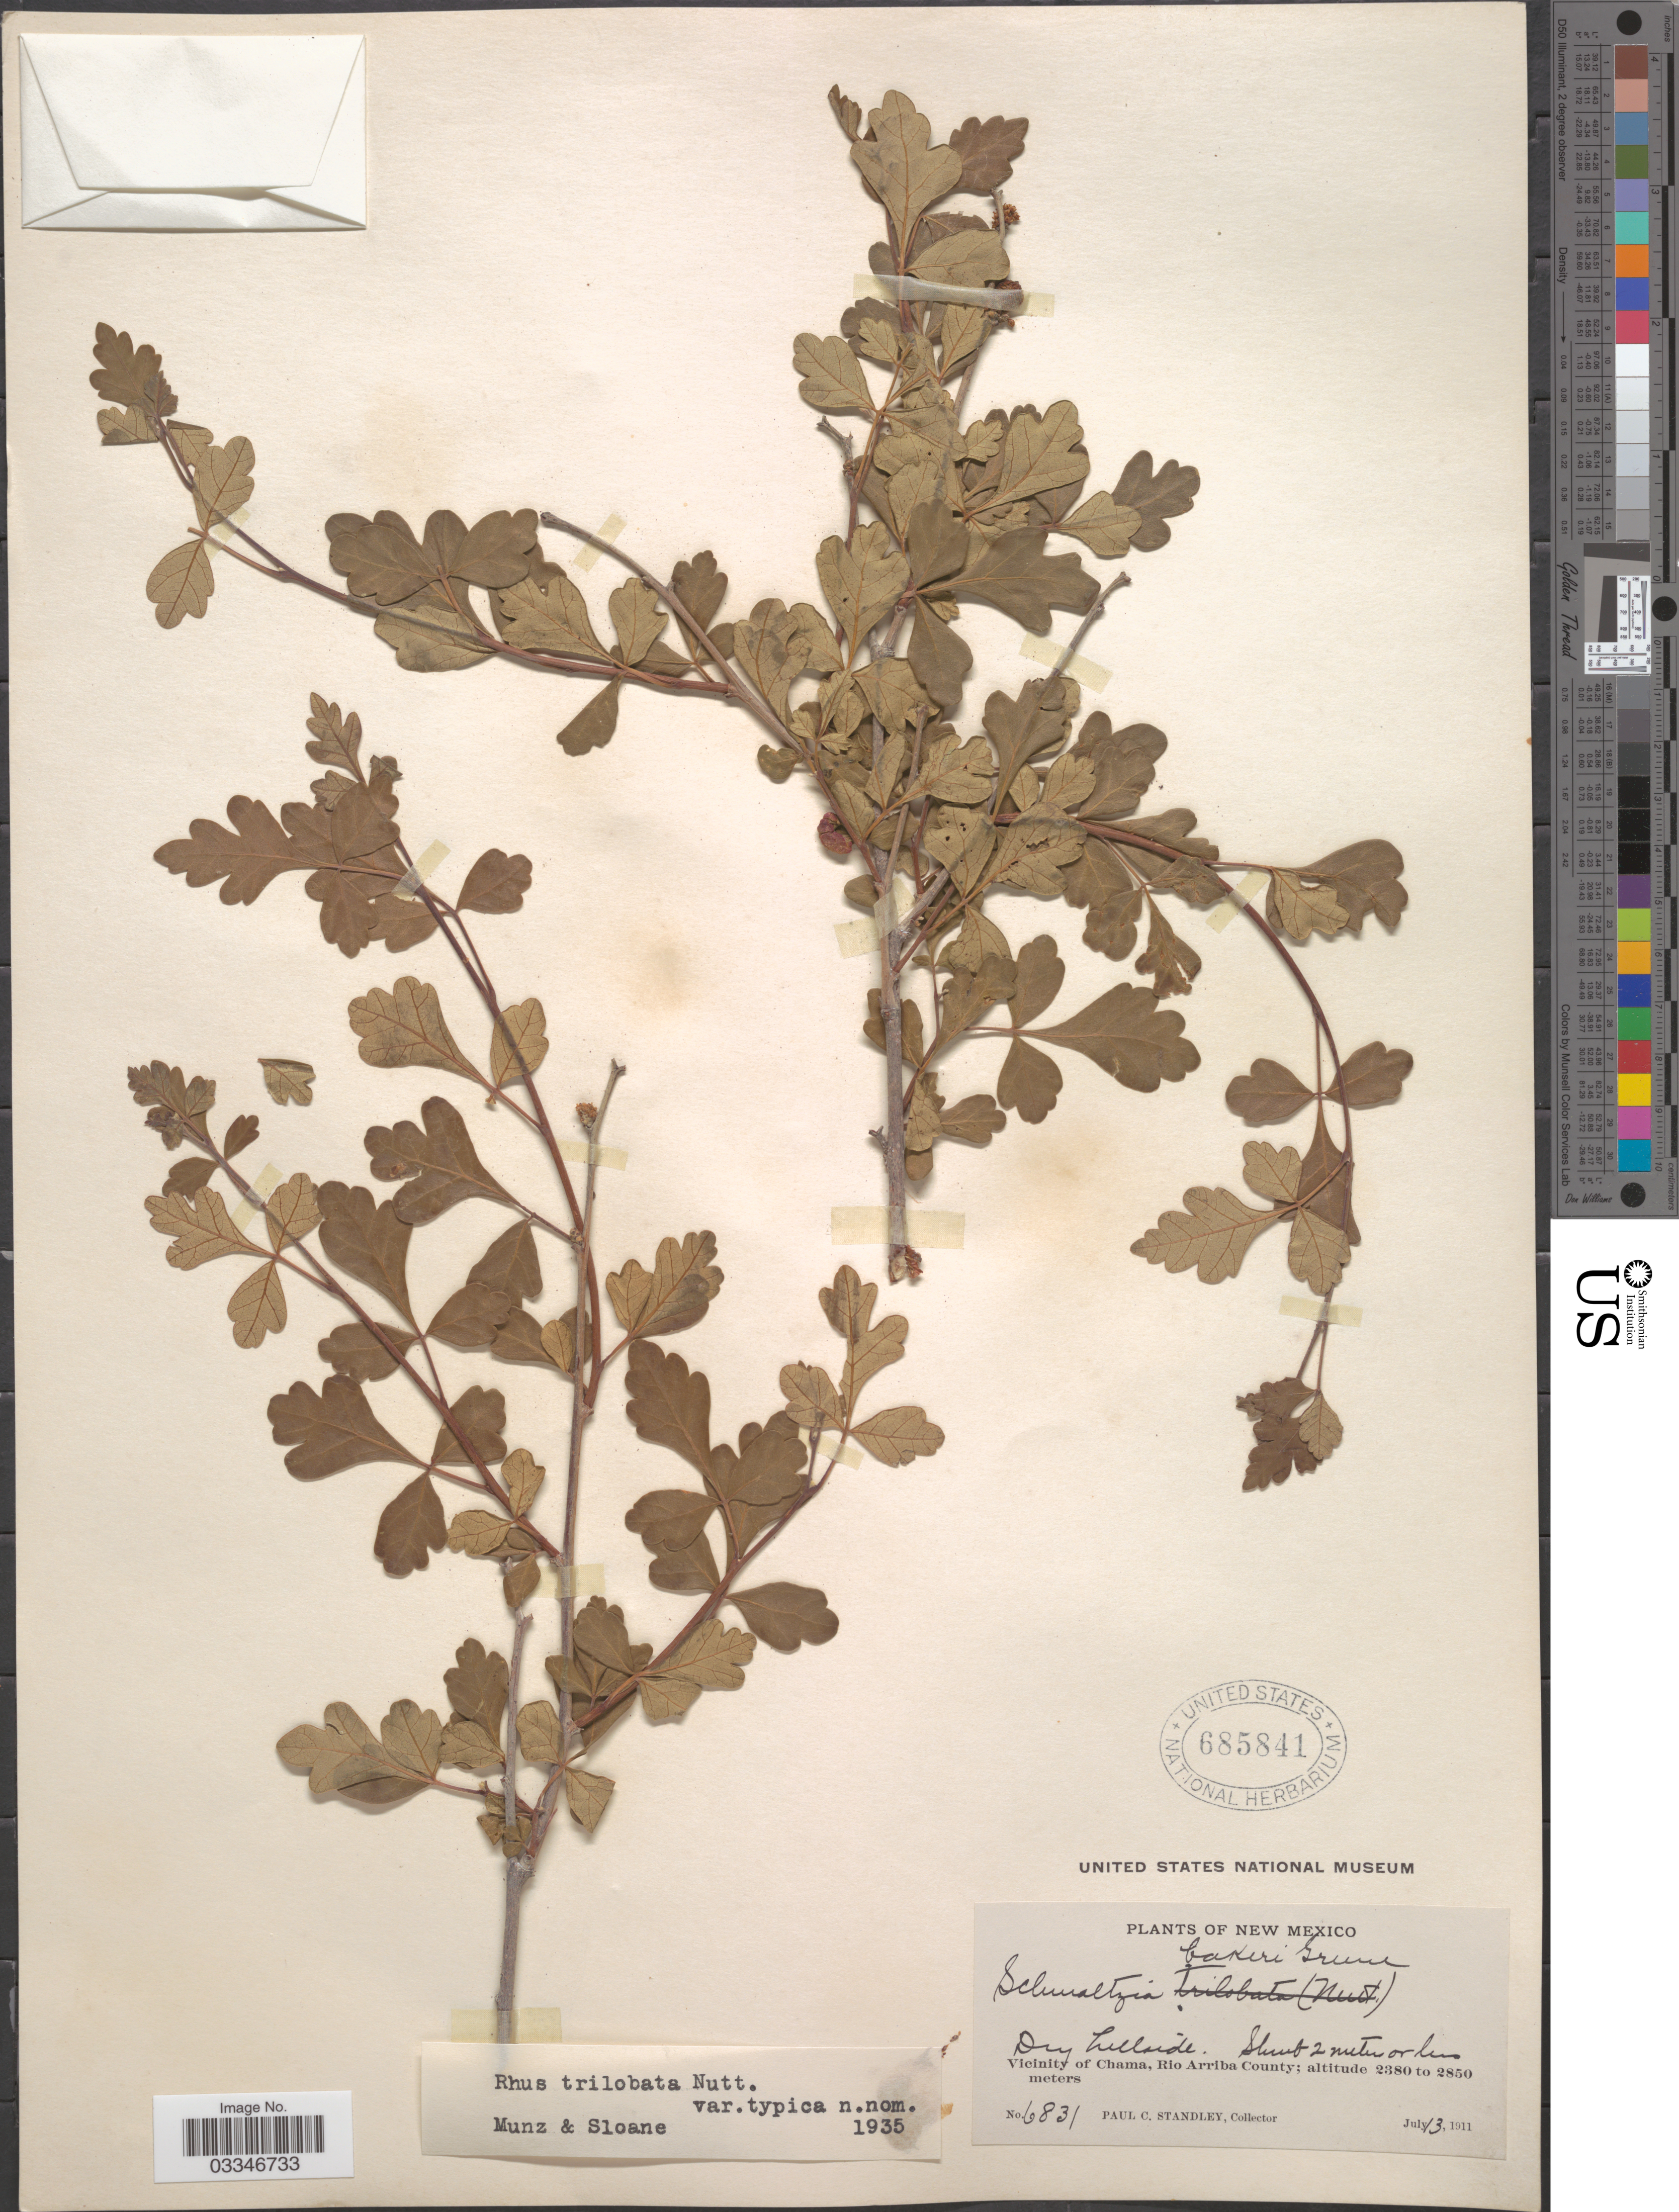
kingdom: Plantae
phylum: Tracheophyta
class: Magnoliopsida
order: Sapindales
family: Anacardiaceae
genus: Rhus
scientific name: Rhus trilobata var. typica Munz & Sloane ined.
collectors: P. C. Standley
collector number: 6831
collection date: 1911-07-13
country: United States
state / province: New Mexico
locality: Vicinity of Chama, Rio Arriba County.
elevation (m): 2380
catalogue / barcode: US 685841